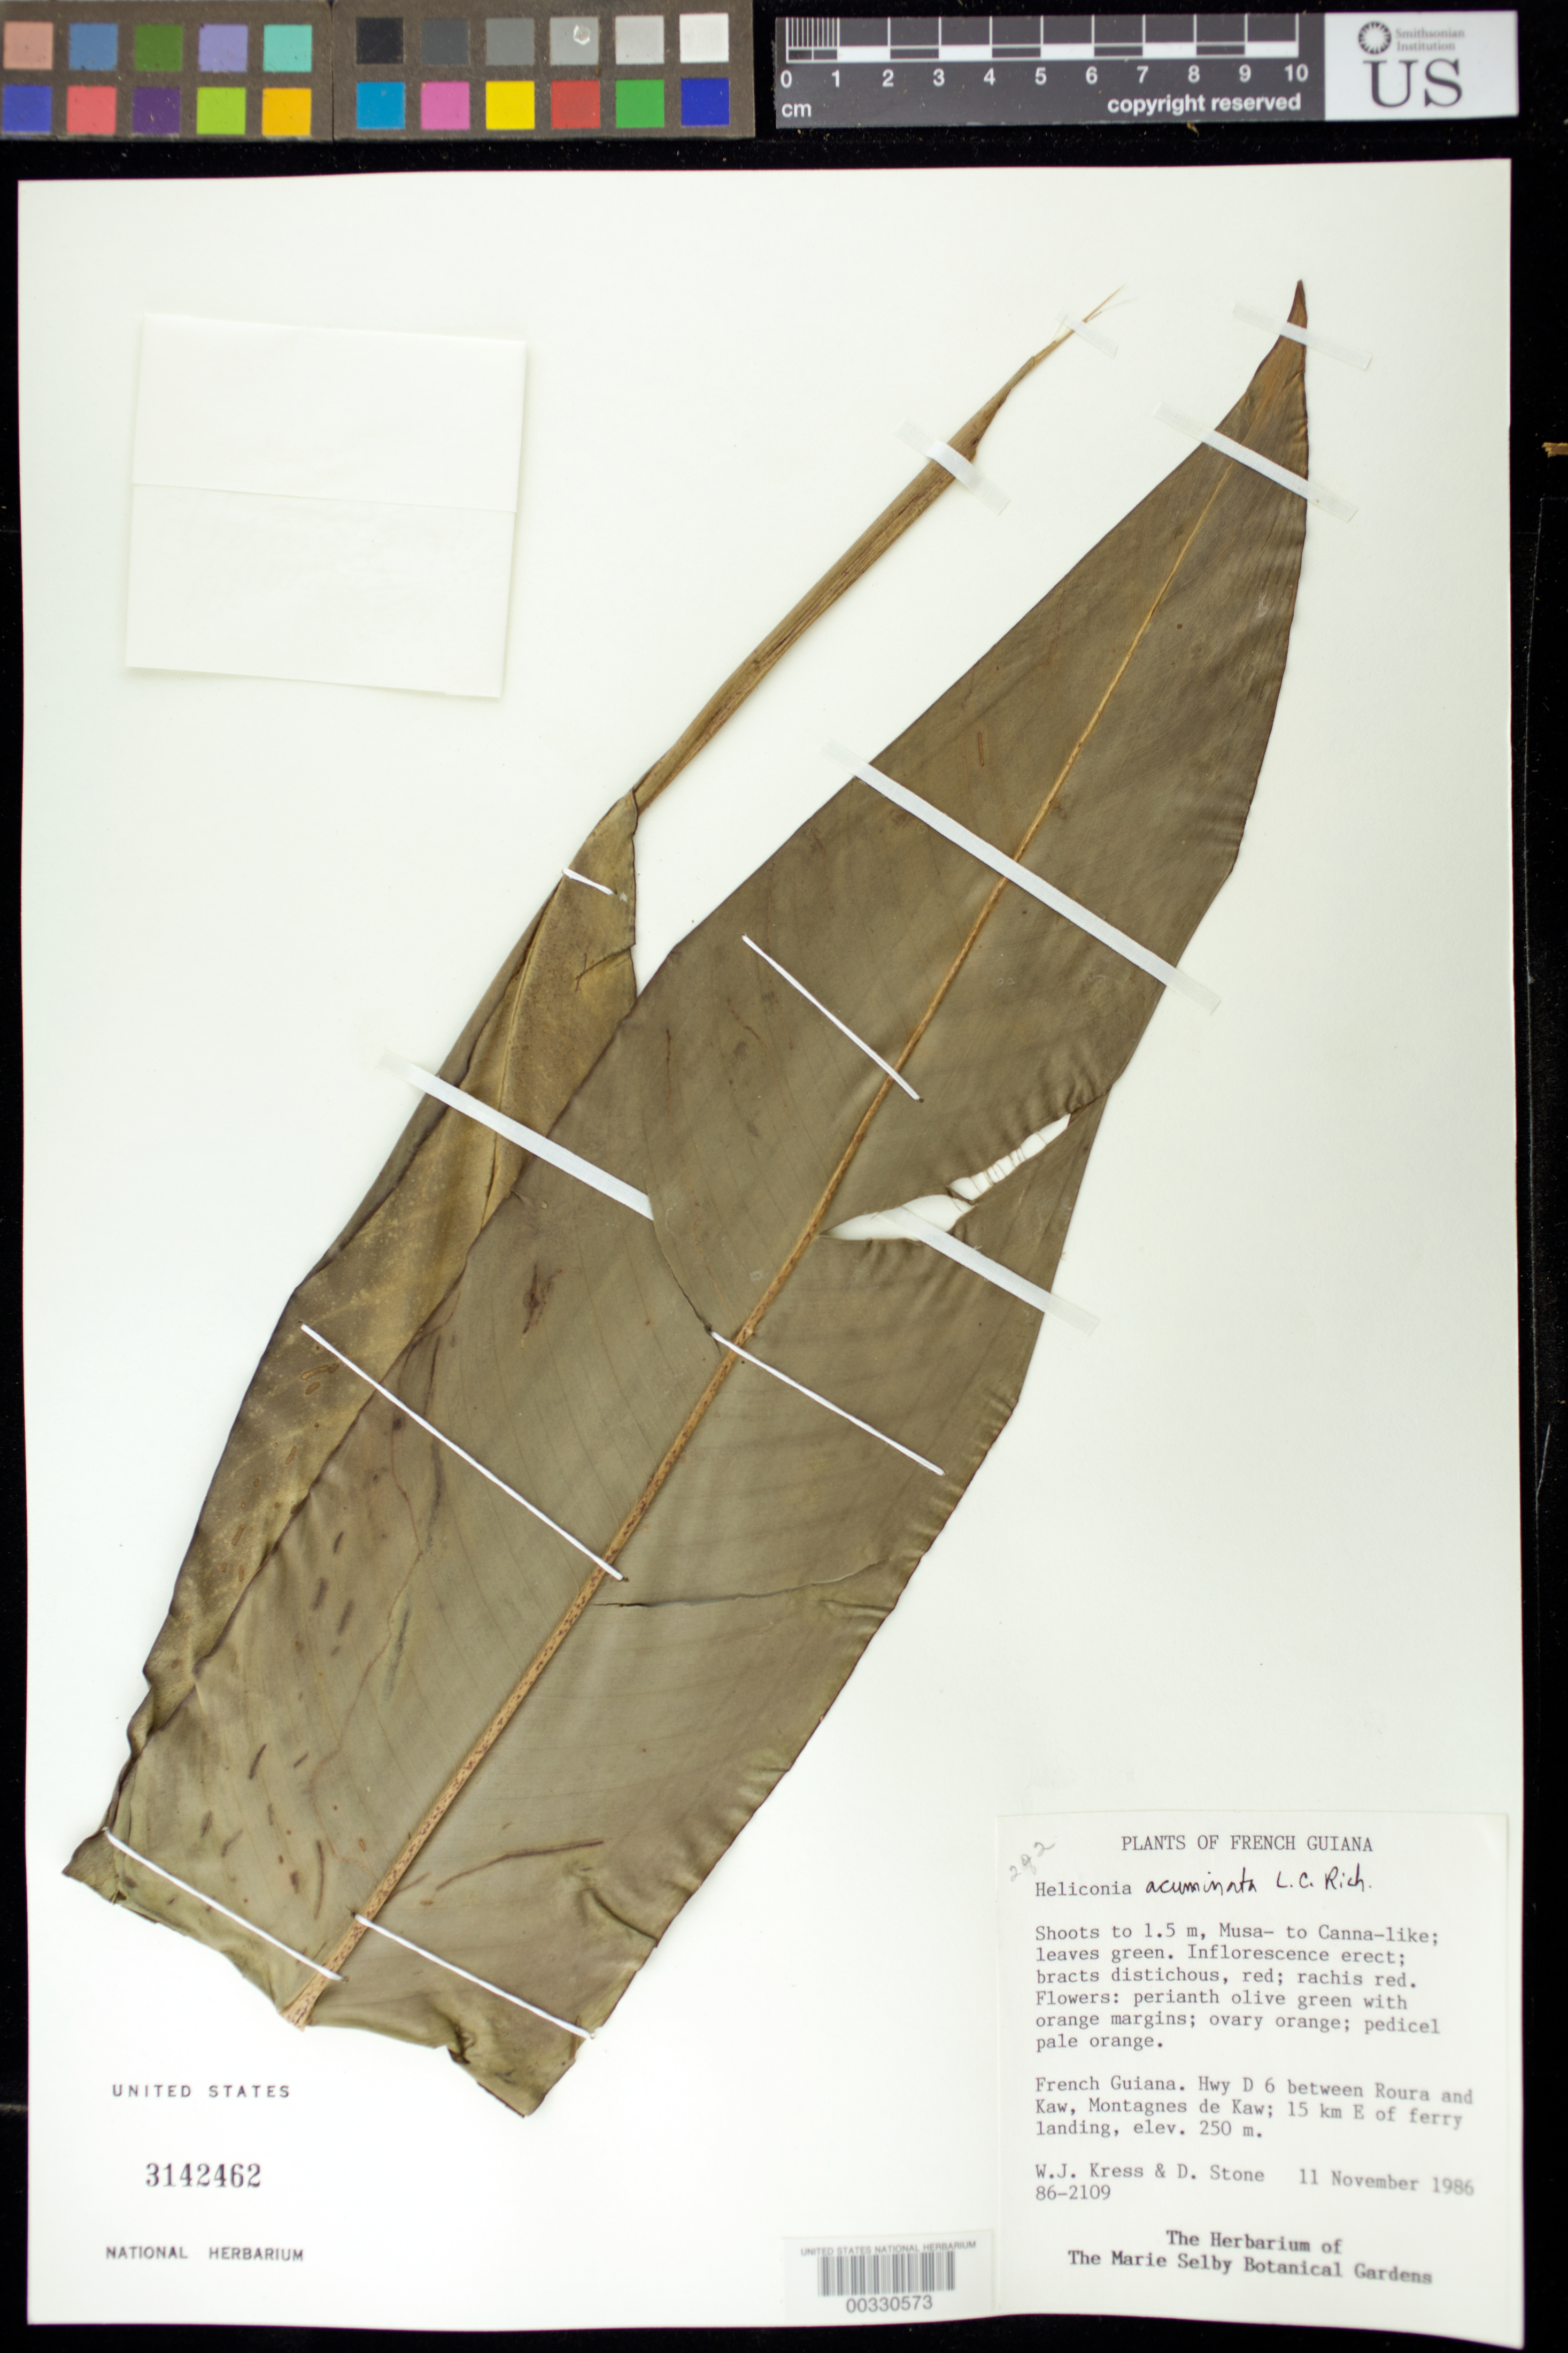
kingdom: Plantae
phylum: Tracheophyta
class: Liliopsida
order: Zingiberales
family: Heliconiaceae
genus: Heliconia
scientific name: Heliconia acuminata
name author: A. Rich.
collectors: W. J. Kress & D. E. Stone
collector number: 86-2109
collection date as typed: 11 Nov 1986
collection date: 1986-11-11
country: French Guiana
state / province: Cayenne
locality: Highway d 6 between roura and kaw, montagnes de kaw, 15 km e of ferry landing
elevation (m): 250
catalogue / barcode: US 3142462